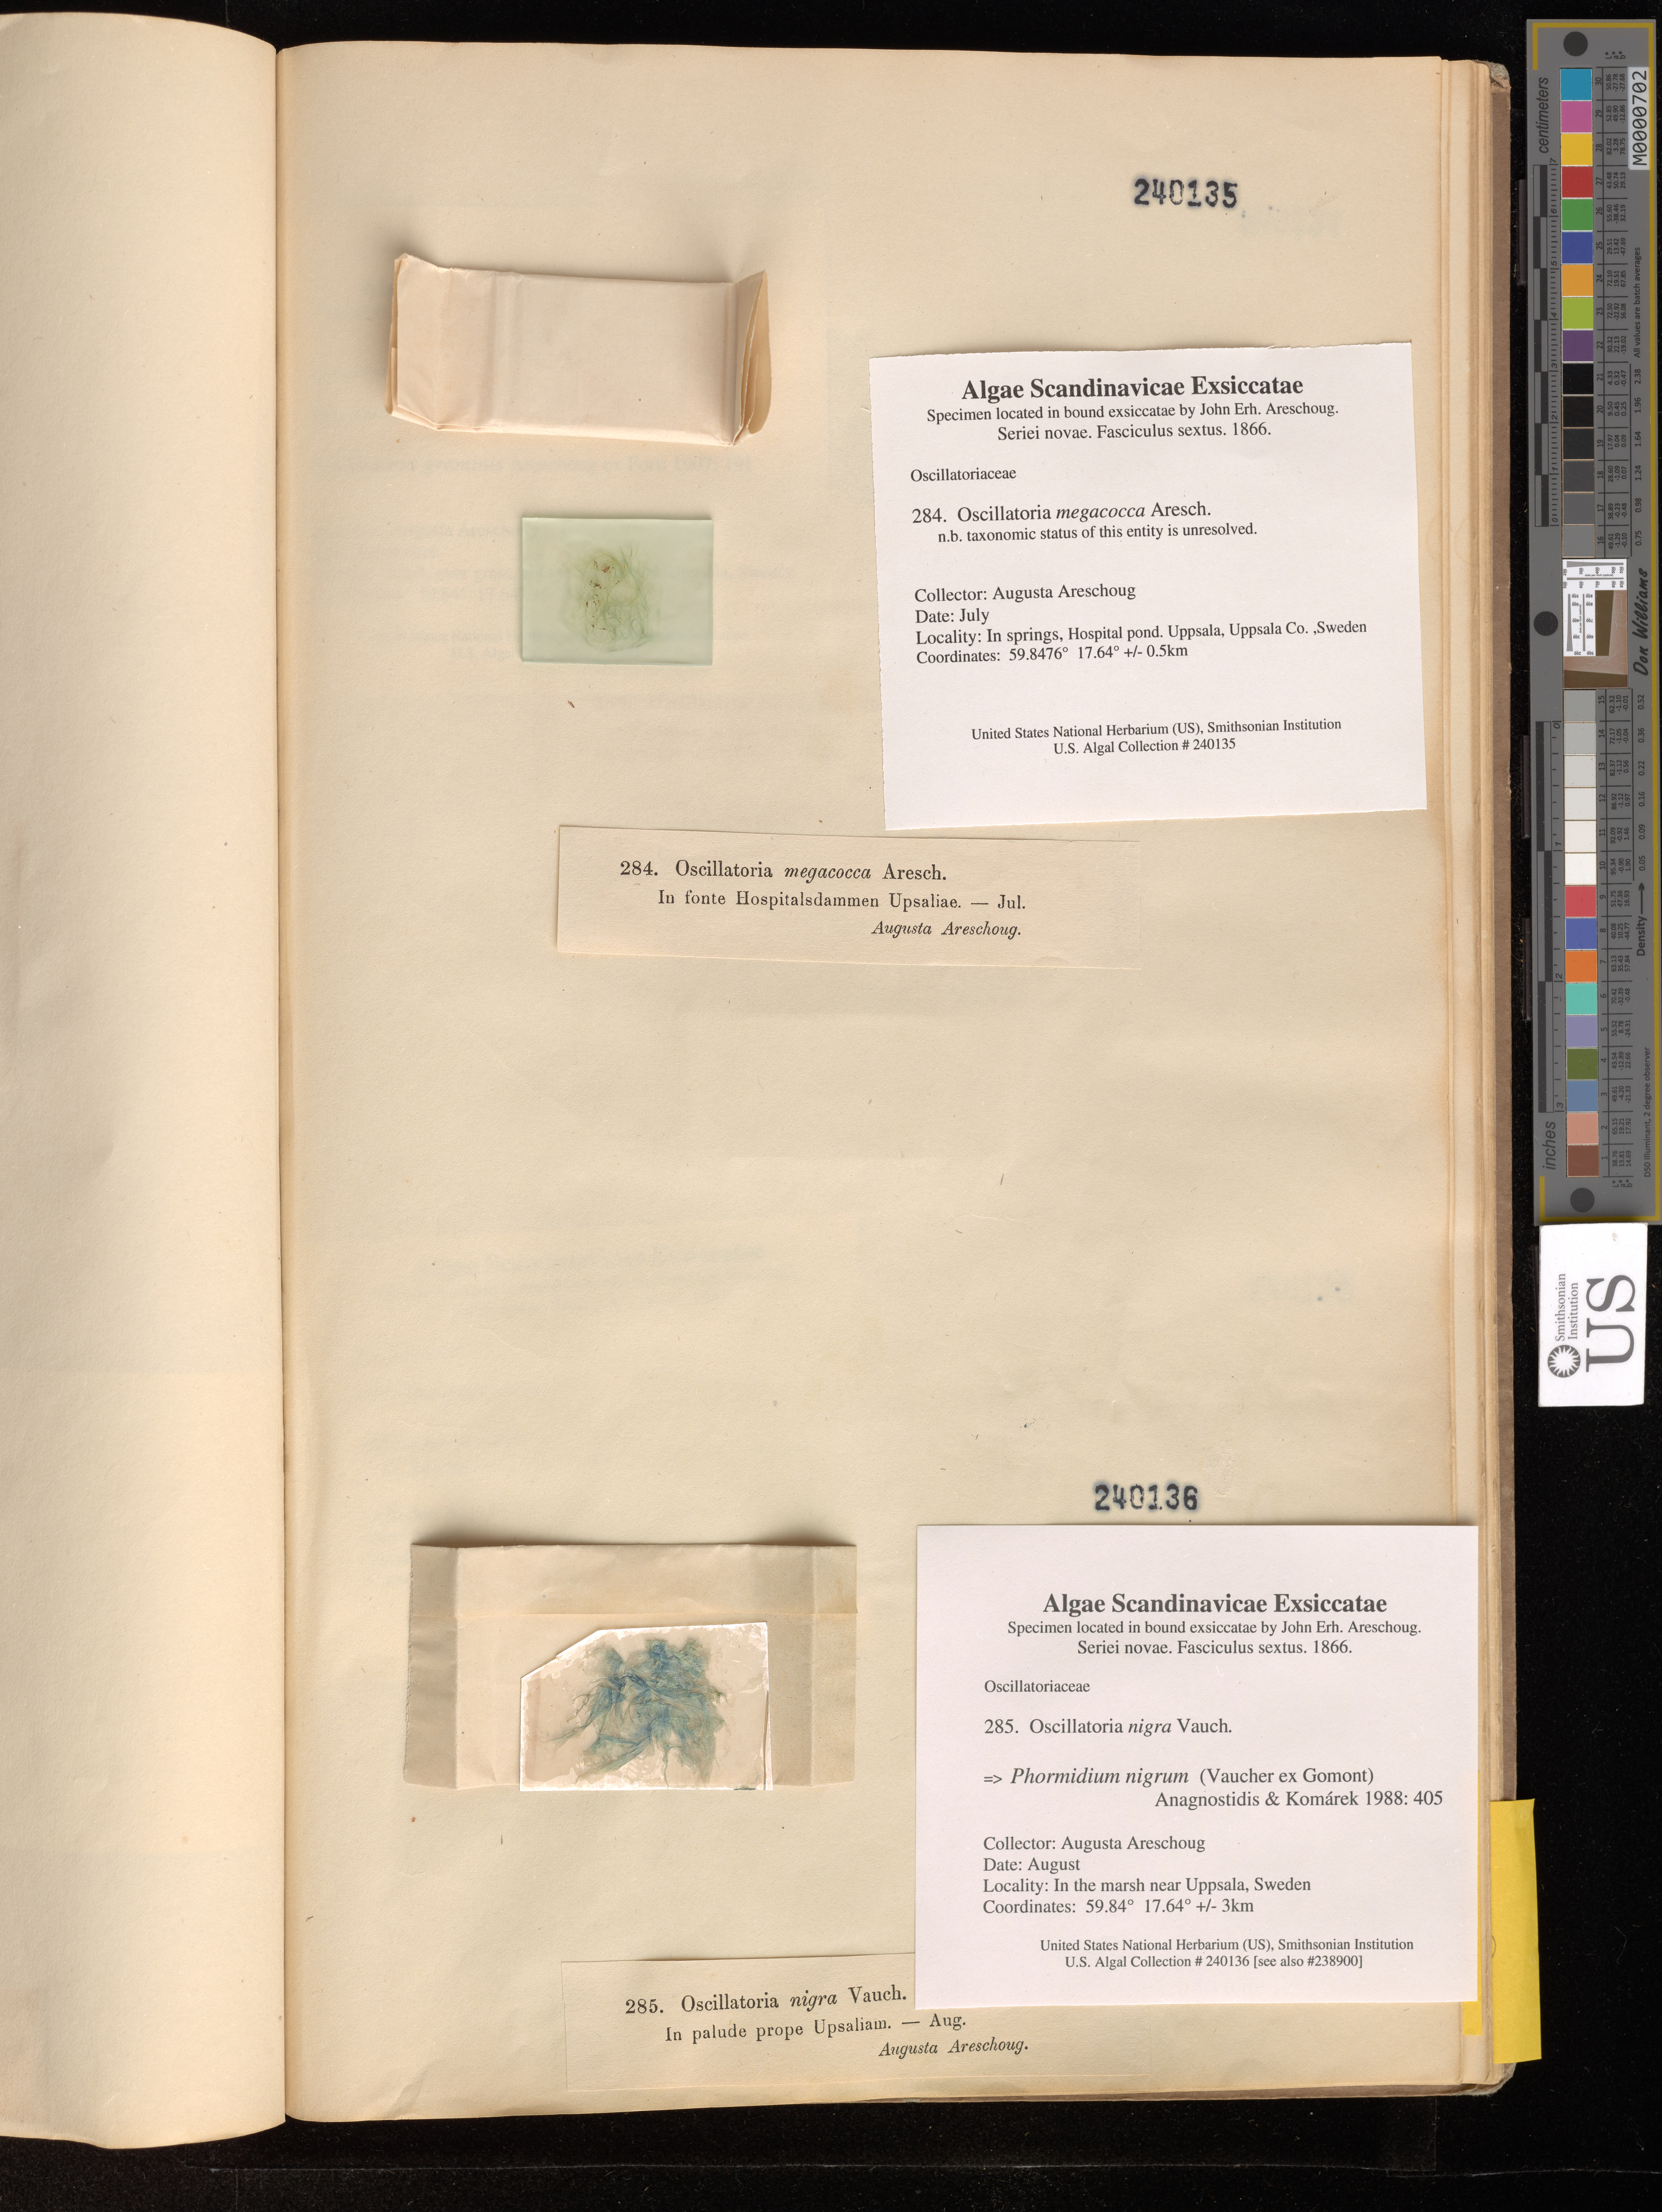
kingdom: Bacteria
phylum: Cyanobacteria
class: Cyanobacteriia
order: Cyanobacteriales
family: Oscillatoriaceae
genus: Phormidium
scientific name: Phormidium nigrum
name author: (Vaucher ex Gomont) Anagn. & Komarek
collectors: A. Areschoug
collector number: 286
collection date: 1866-08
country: Sweden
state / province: Uppsala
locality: In the marsh near Uppsala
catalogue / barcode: US 240136